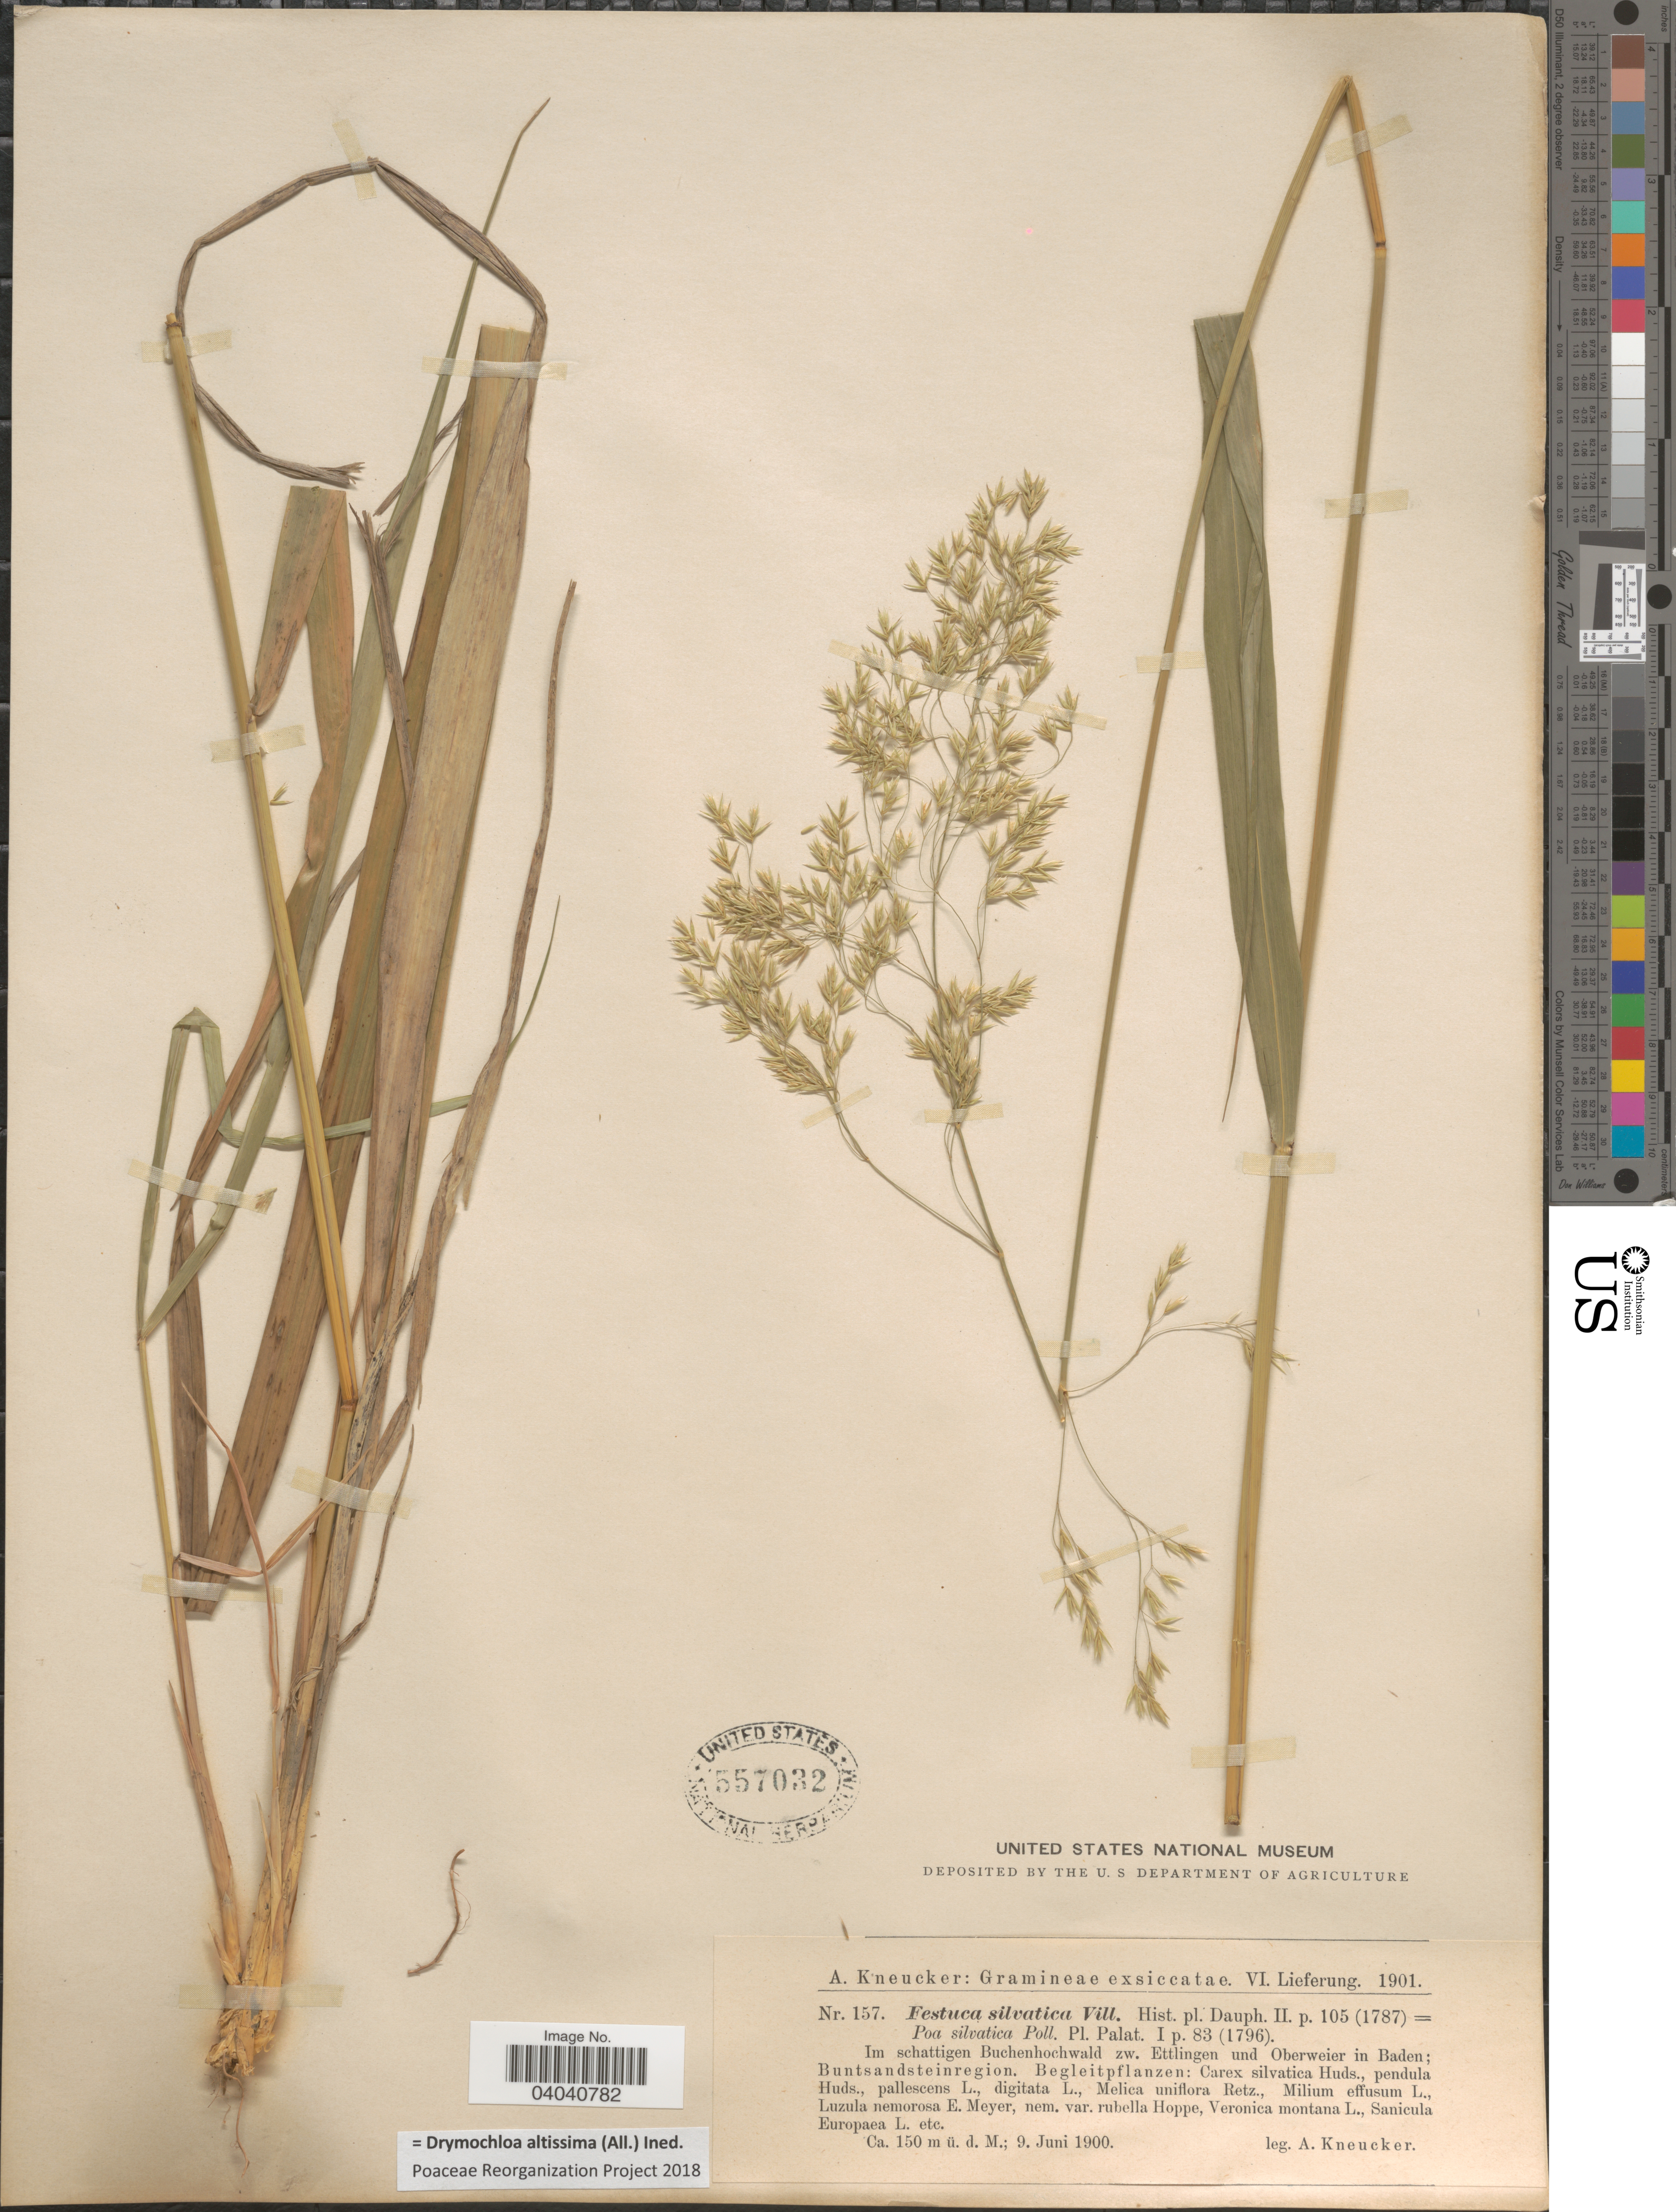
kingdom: Plantae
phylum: Tracheophyta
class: Liliopsida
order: Poales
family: Poaceae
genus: Drymochloa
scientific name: Drymochloa altissima (All.) ined.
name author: (All.)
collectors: A. Kneucker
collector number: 157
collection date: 1900-06-09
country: Germany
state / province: Baden-Württemberg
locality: Im schattigen Buchenhochwald zw. Ettlingen und Oberweier in Baden; Buntsandsteinregion.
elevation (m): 150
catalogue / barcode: US 557032